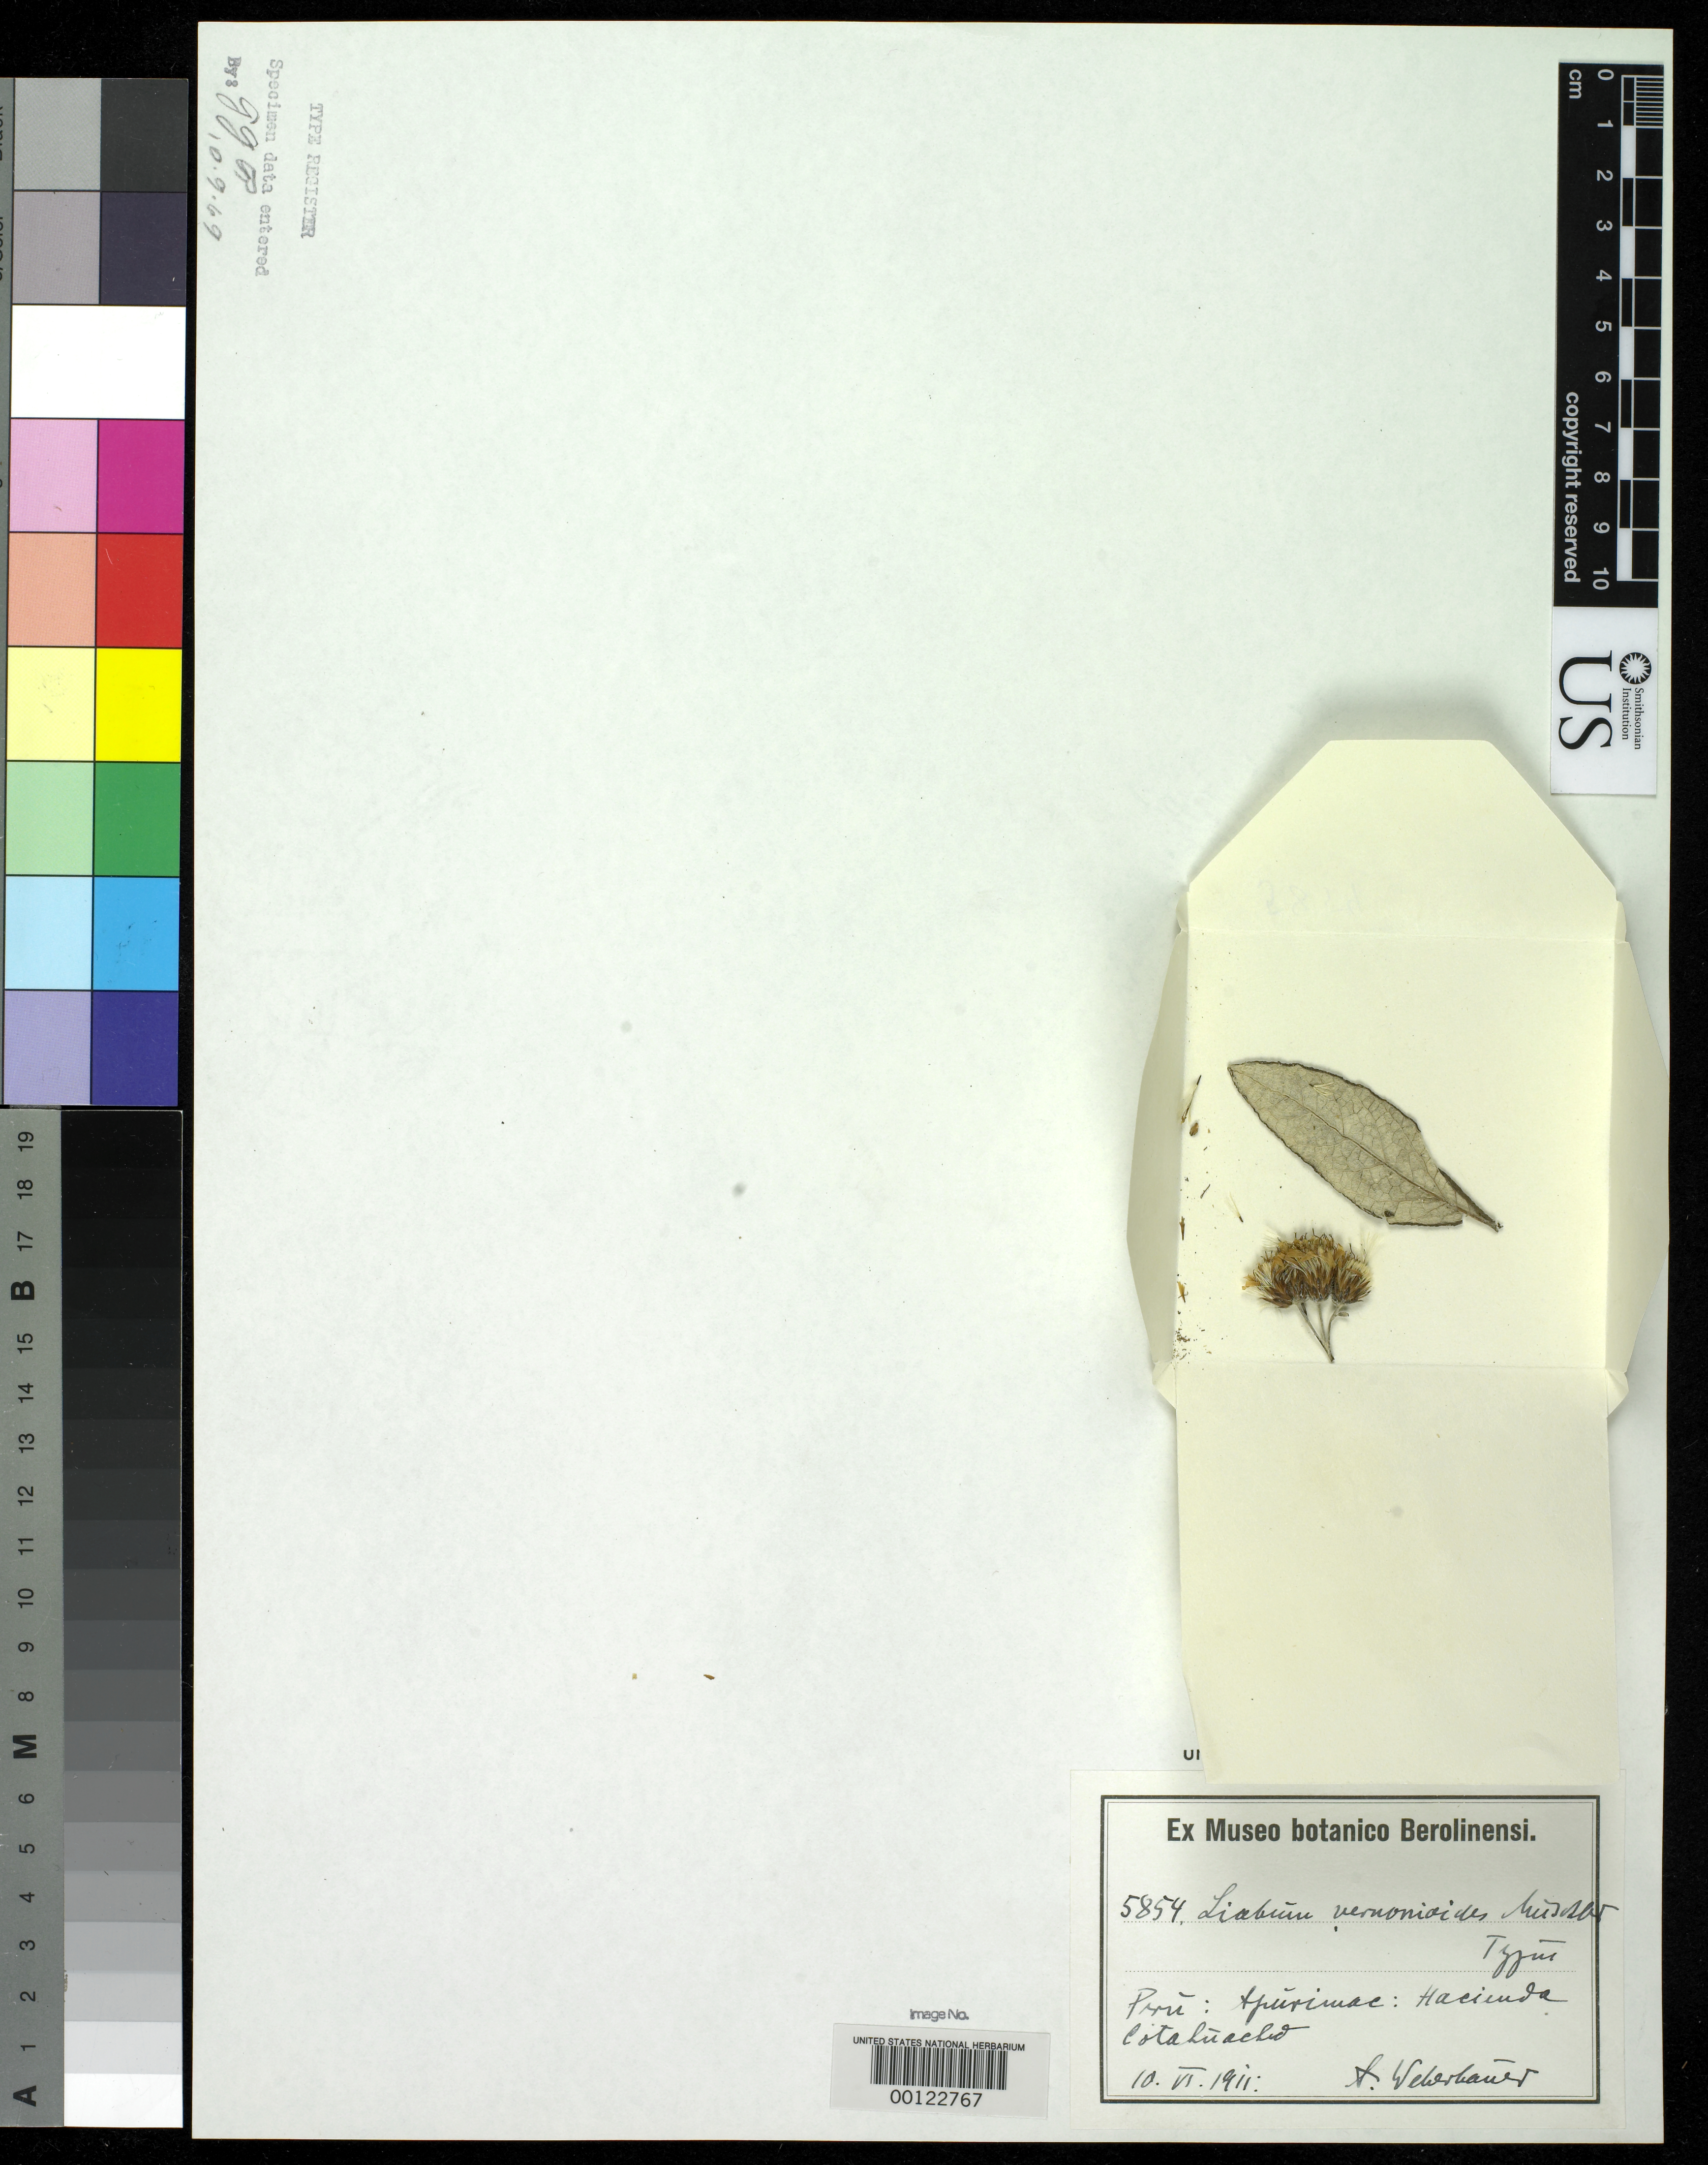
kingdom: Plantae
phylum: Tracheophyta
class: Magnoliopsida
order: Asterales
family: Asteraceae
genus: Liabum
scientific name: Liabum vernonioides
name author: Muschl.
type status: Isotype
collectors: A. Weberbauer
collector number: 5854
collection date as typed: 10 Jul 1911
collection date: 1911-07-10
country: Peru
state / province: Apurímac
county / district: Andahuaylas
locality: Hacienda Cotahuacho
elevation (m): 2900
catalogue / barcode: US 1616635